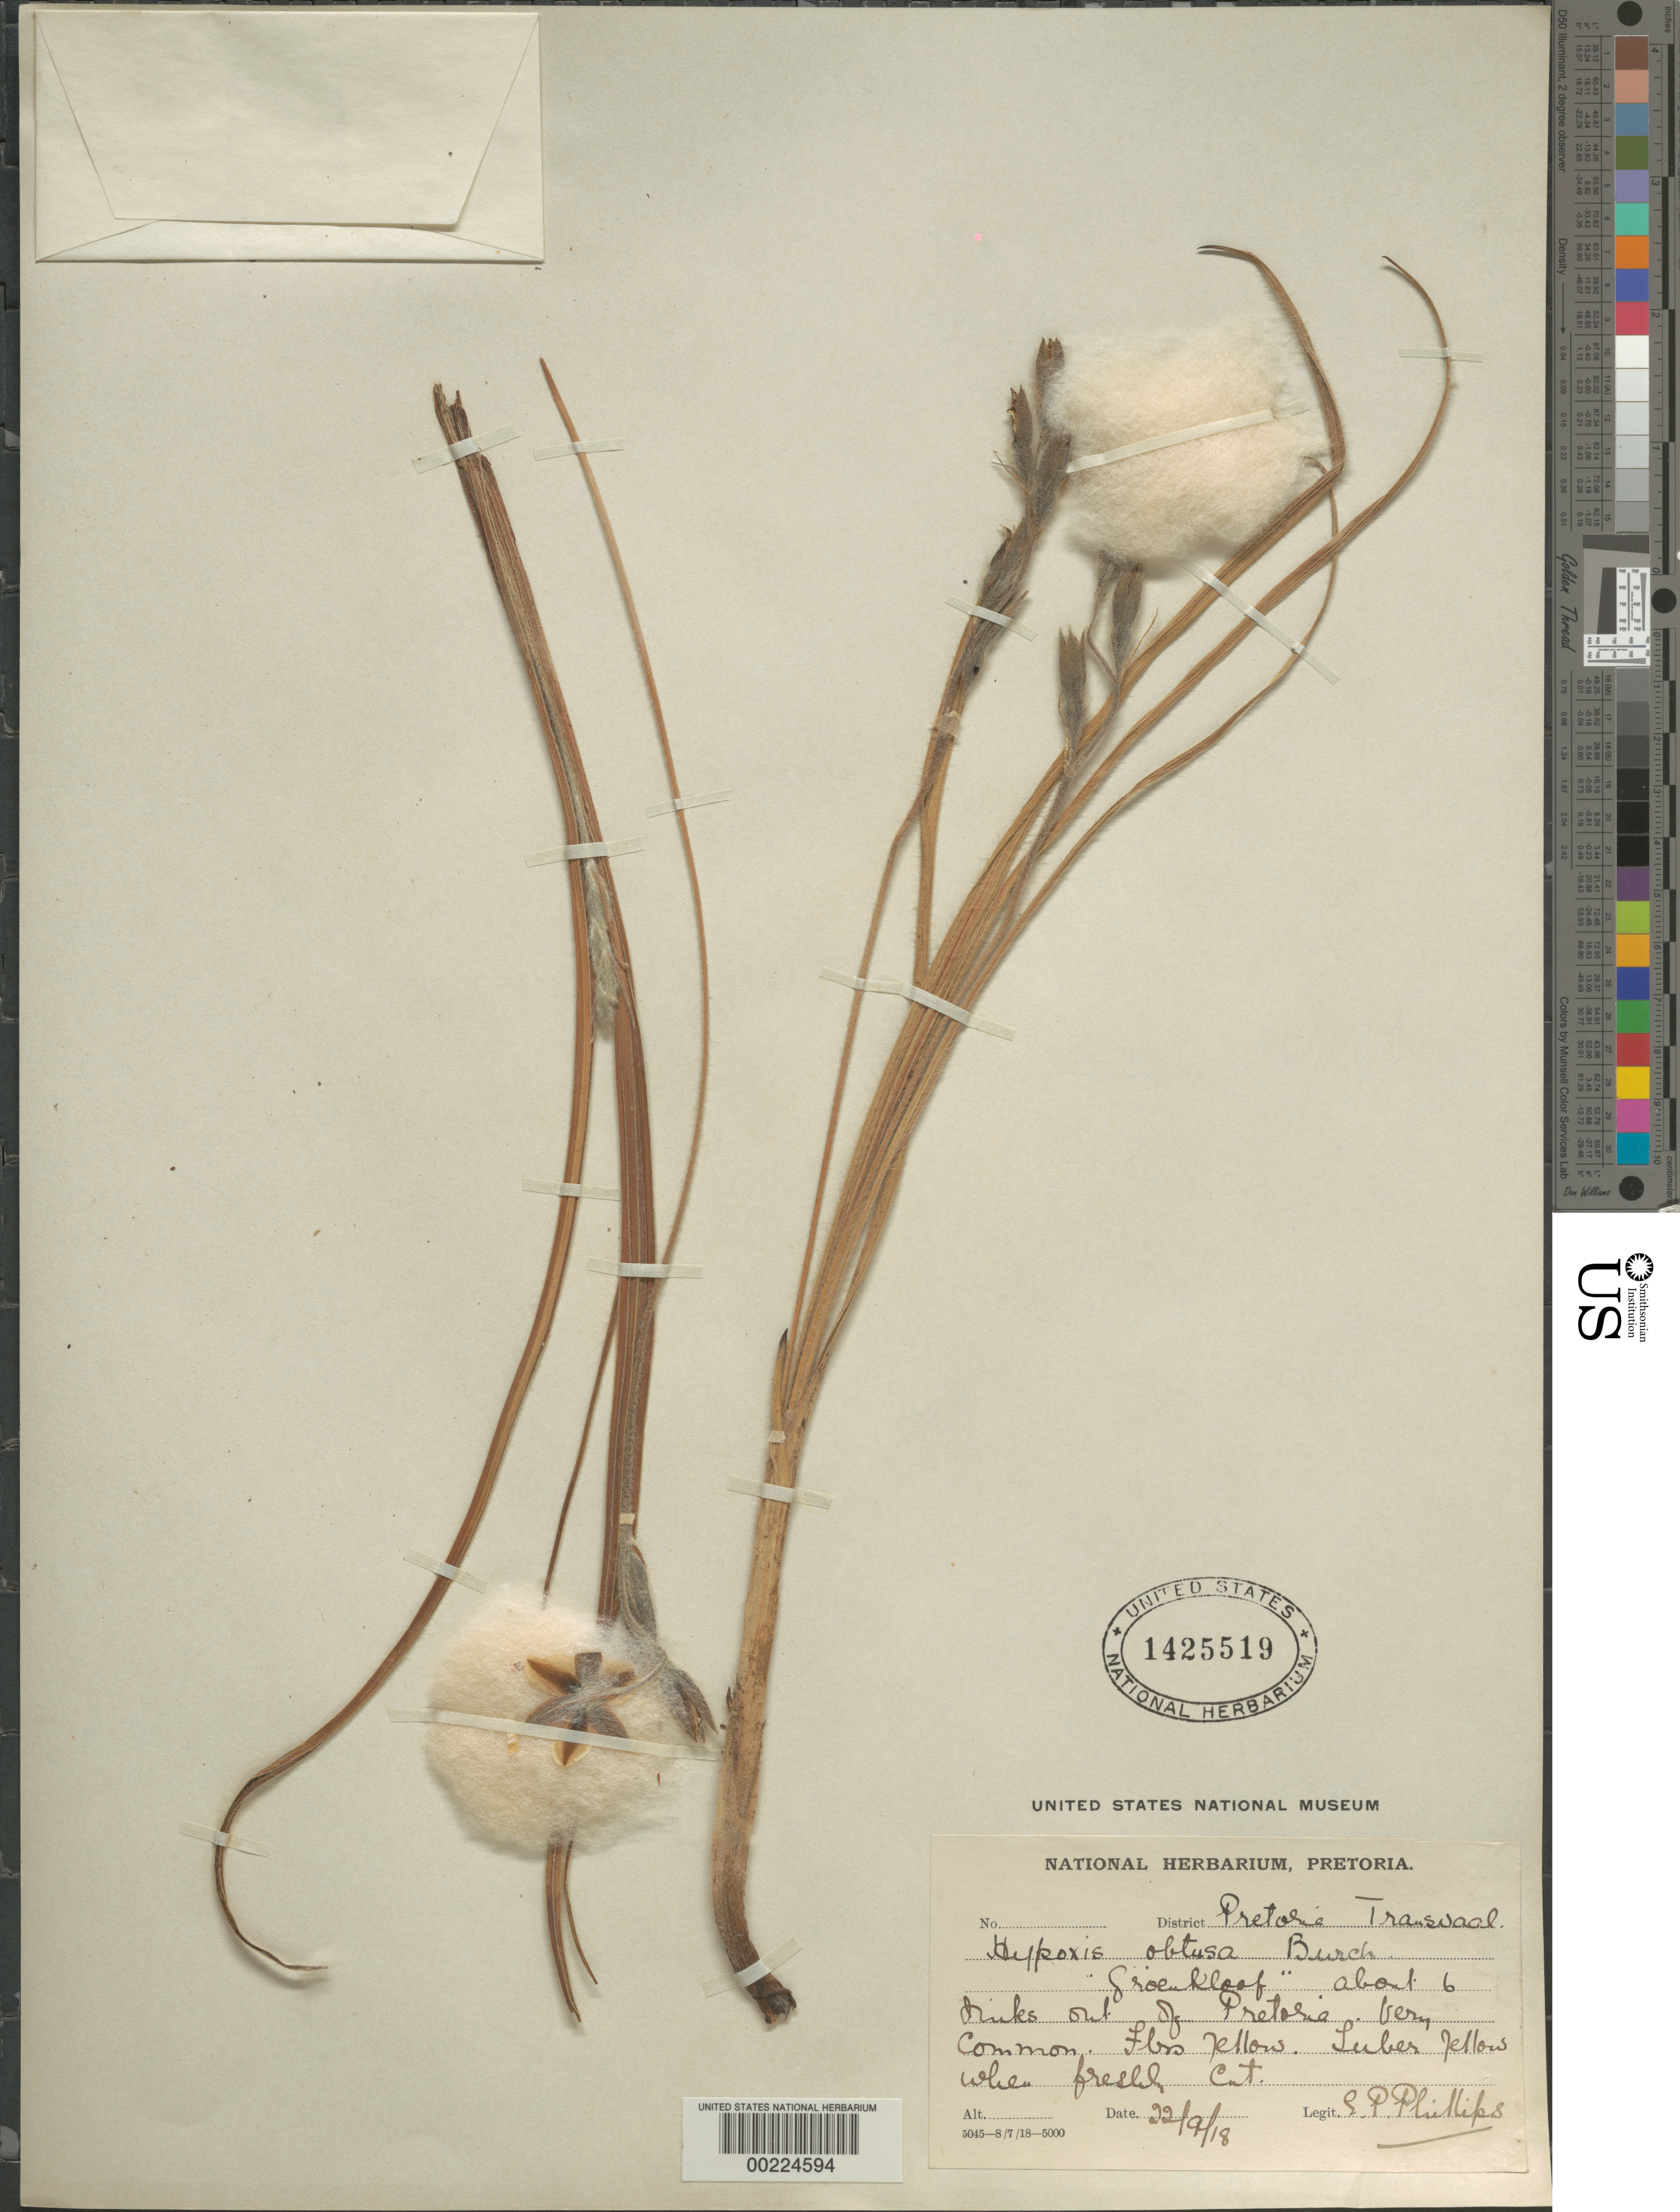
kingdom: Plantae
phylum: Tracheophyta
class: Liliopsida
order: Asparagales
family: Hypoxidaceae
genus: Hypoxis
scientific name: Hypoxis obtusa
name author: D.G. Burch ex Edwards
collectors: E. Phillips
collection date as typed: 22 Sep 1918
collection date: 1918-09-22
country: South Africa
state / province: Gauteng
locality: "grenkloof" about 6 links out of pretoria. Transvaal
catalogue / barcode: US 1425519